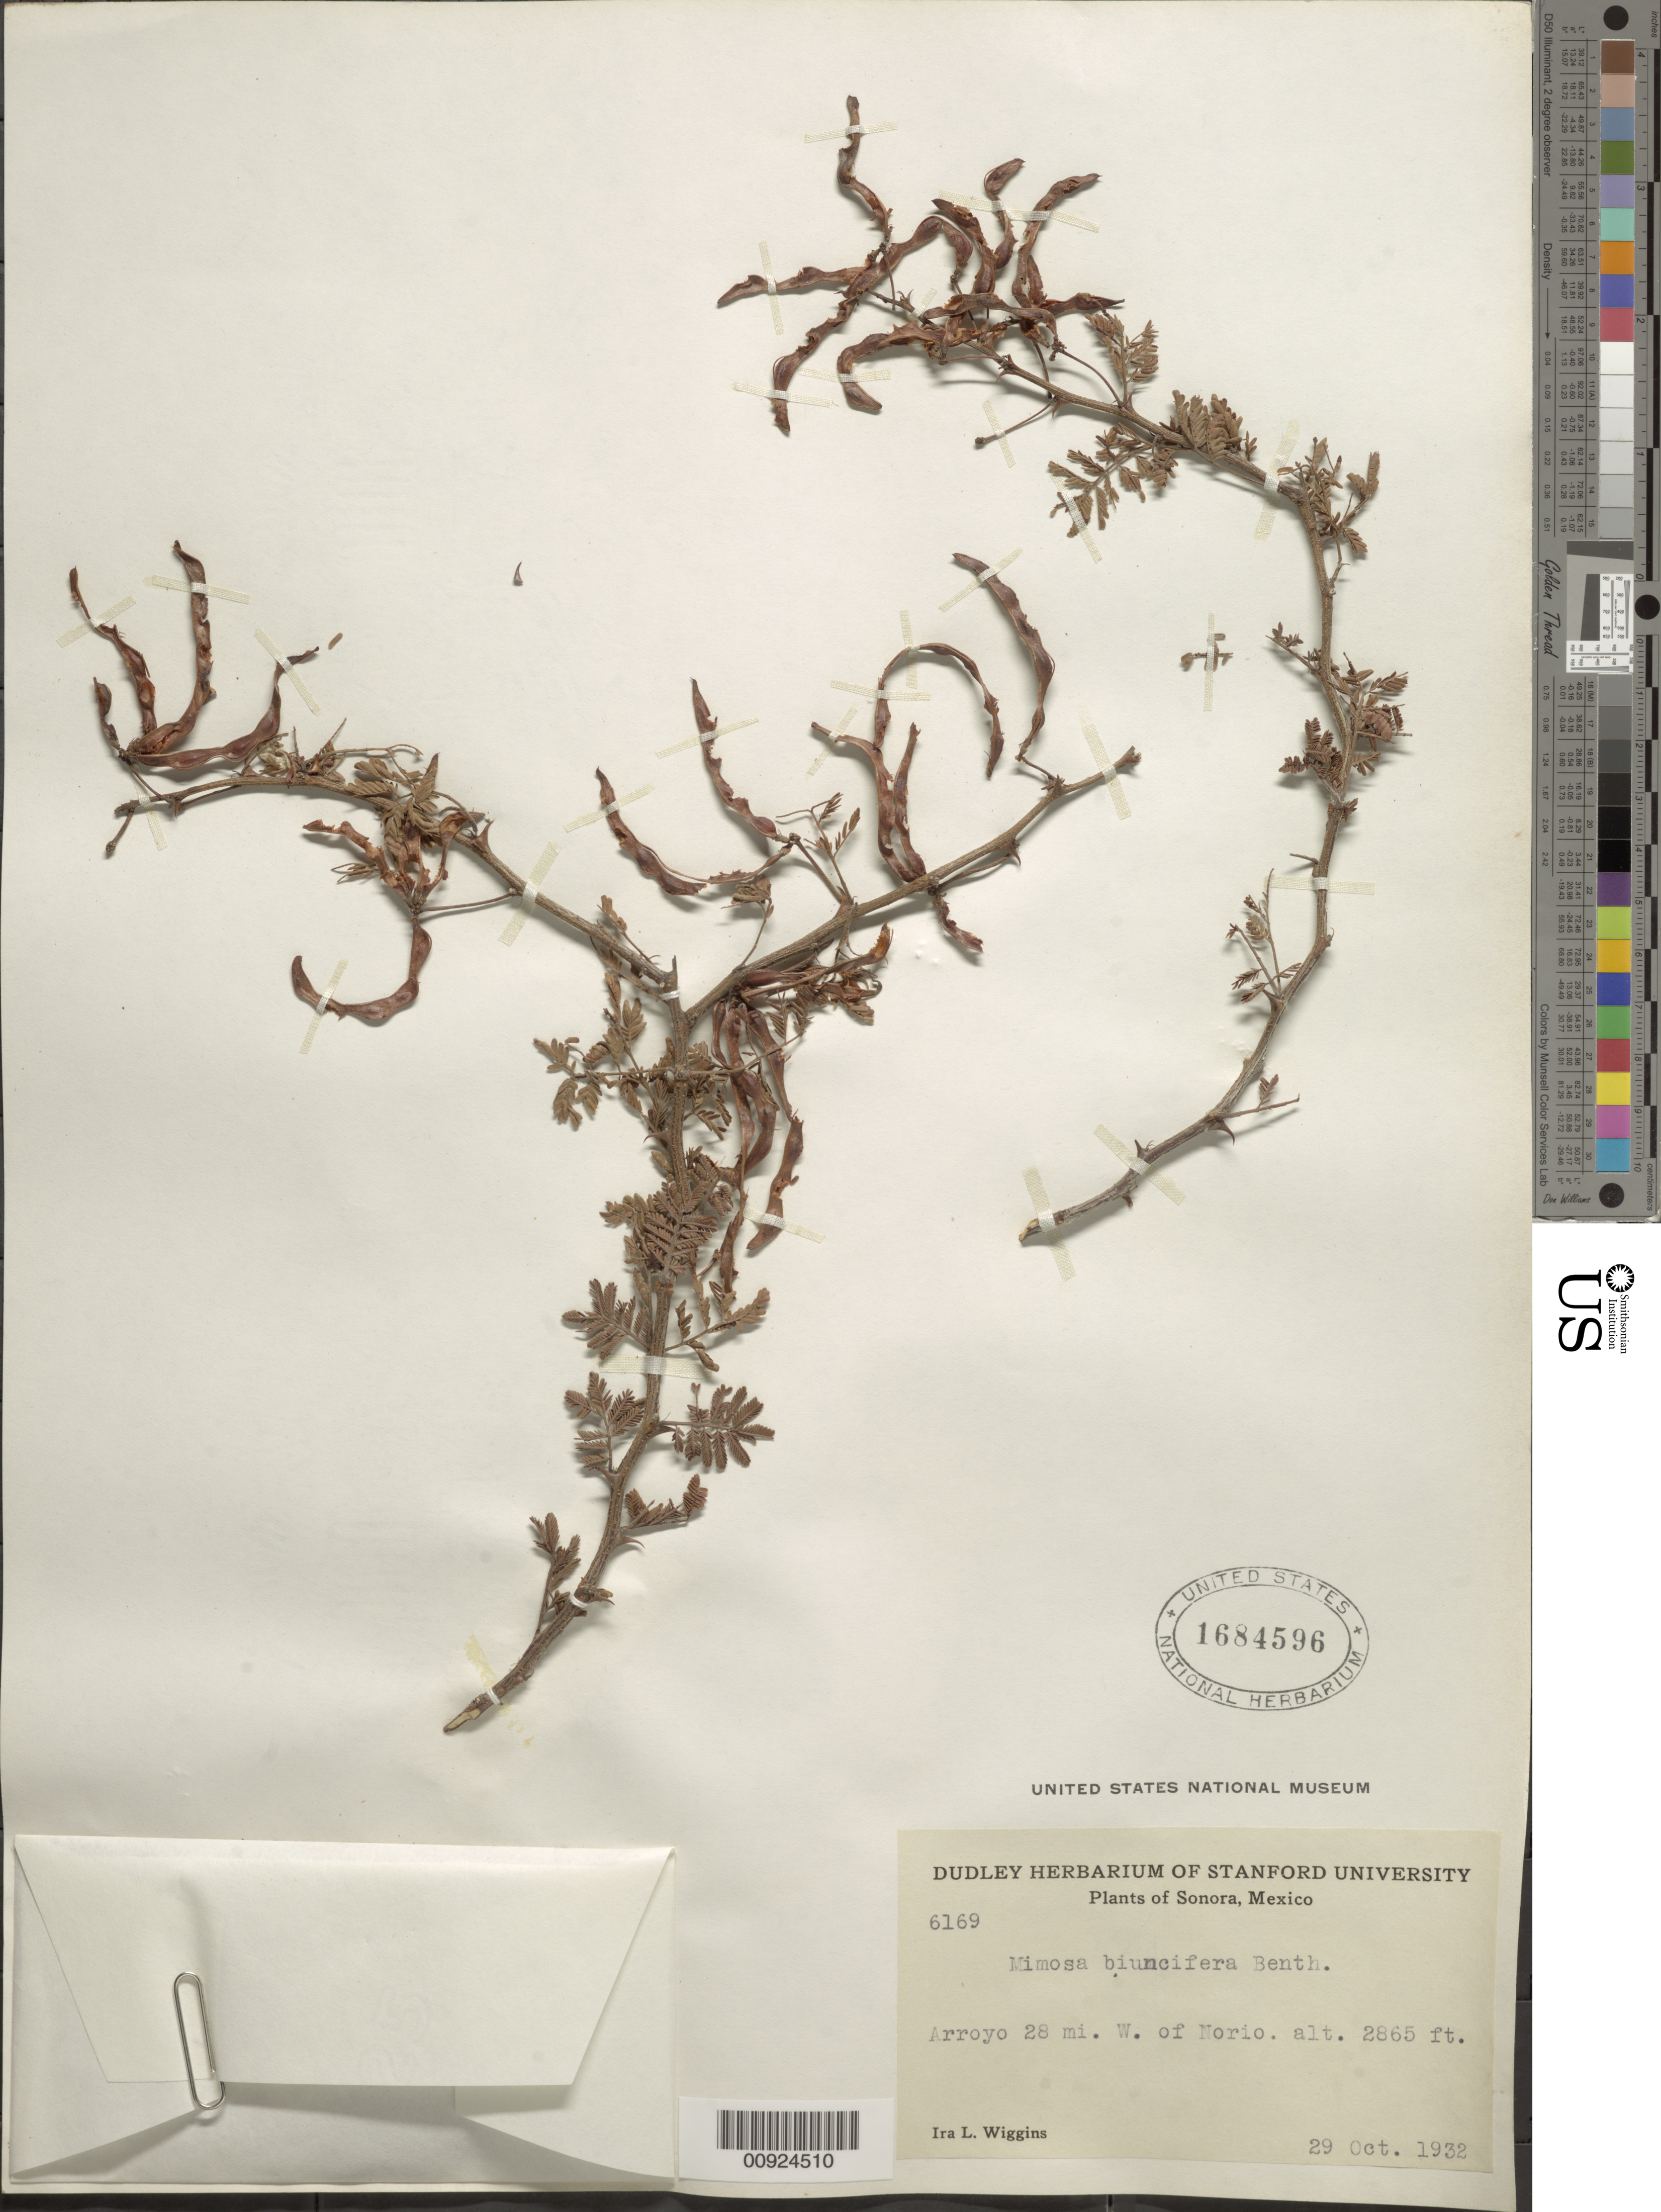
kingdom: Plantae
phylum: Tracheophyta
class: Magnoliopsida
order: Fabales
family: Fabaceae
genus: Mimosa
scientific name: Mimosa biuncifera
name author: Benth.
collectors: I. L. Wiggins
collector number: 6169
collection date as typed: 29 Oct 1932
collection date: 1932-10-29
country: Mexico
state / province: Sonora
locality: Arroyo 28 mi. W of Norio.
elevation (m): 873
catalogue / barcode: US 1684596